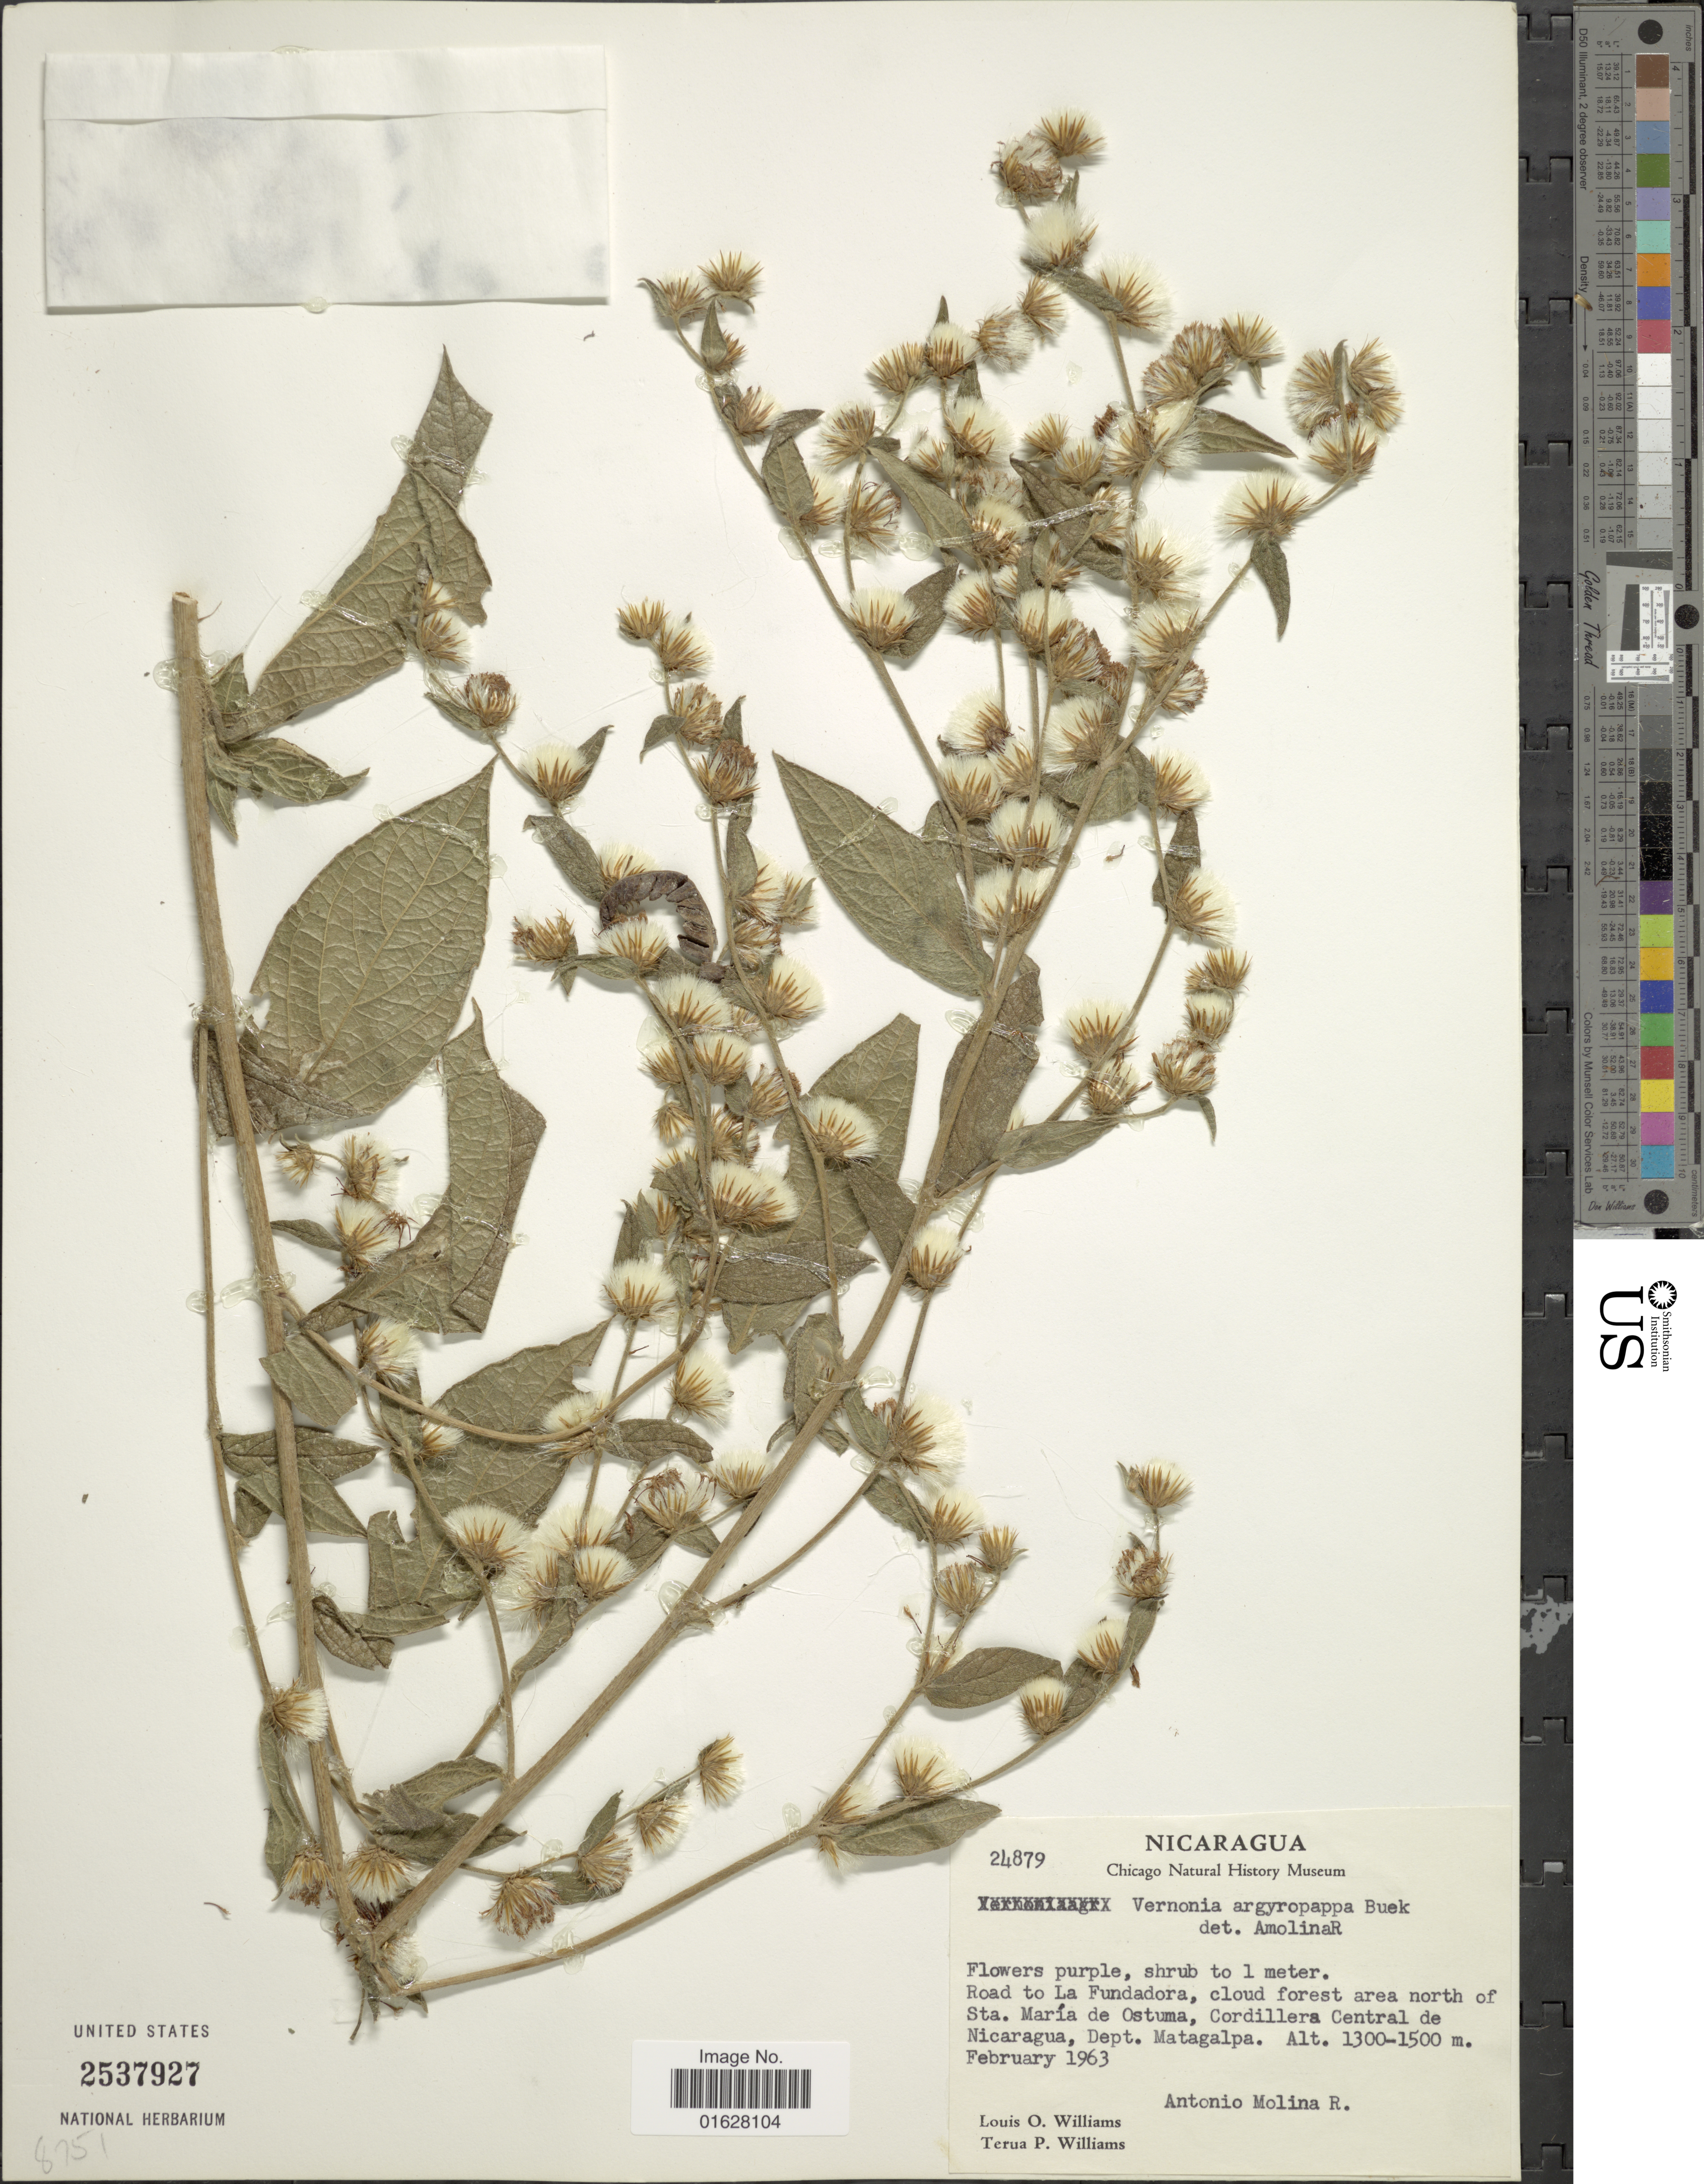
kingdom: Plantae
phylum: Tracheophyta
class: Magnoliopsida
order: Asterales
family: Asteraceae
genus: Lepidaploa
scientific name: Lepidaploa salzmannii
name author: (DC.) H. Rob.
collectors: A. Molina R., L. O. Williams & T. P. Williams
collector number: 24879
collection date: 1963-02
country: Nicaragua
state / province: Matagalpa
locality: Nicaragua. Road to la Fundadora, cliud forest area north of Sta.Maria de Ostuma, Cordillera Central de Nicaragua, Dept. Matagalpa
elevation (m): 1300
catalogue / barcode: US 2537927